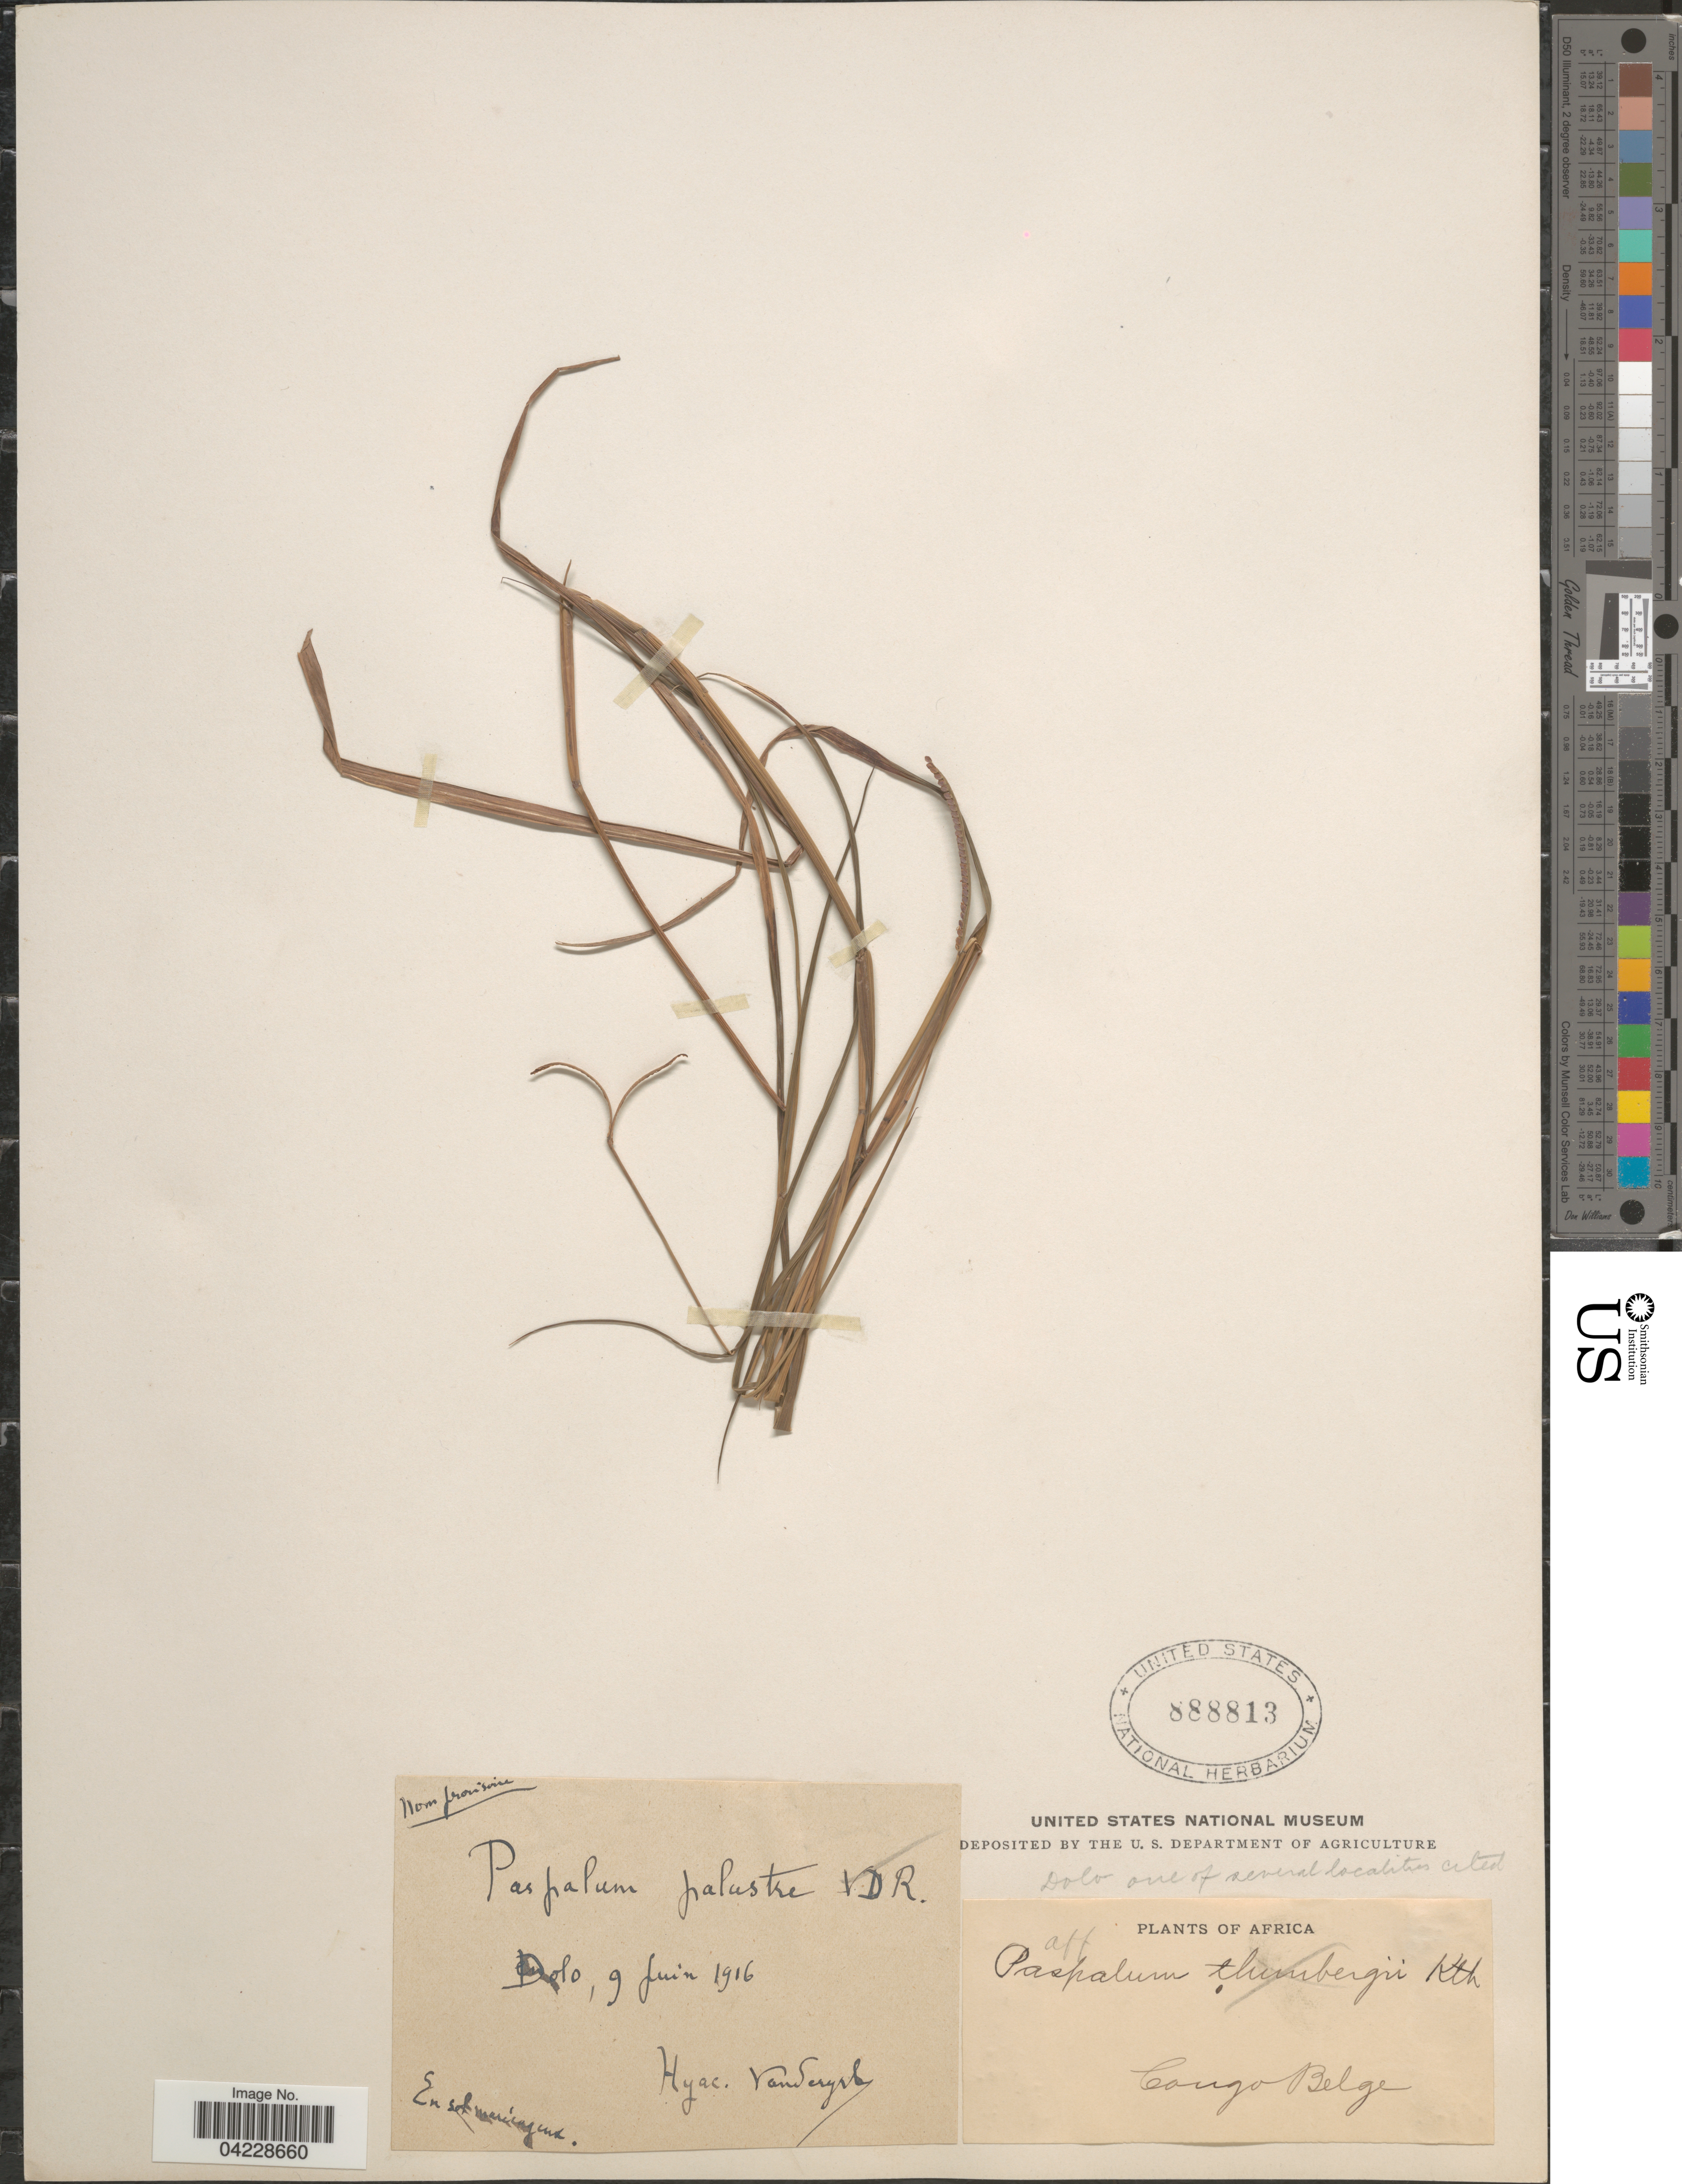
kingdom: Plantae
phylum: Tracheophyta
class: Liliopsida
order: Poales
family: Poaceae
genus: Paspalum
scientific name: Paspalum scrobiculatum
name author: L.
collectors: H. J. R. Vanderyst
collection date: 1916-06-09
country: Congo, Democratic Republic of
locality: Dolo. Congo Belge.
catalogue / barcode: US 888813